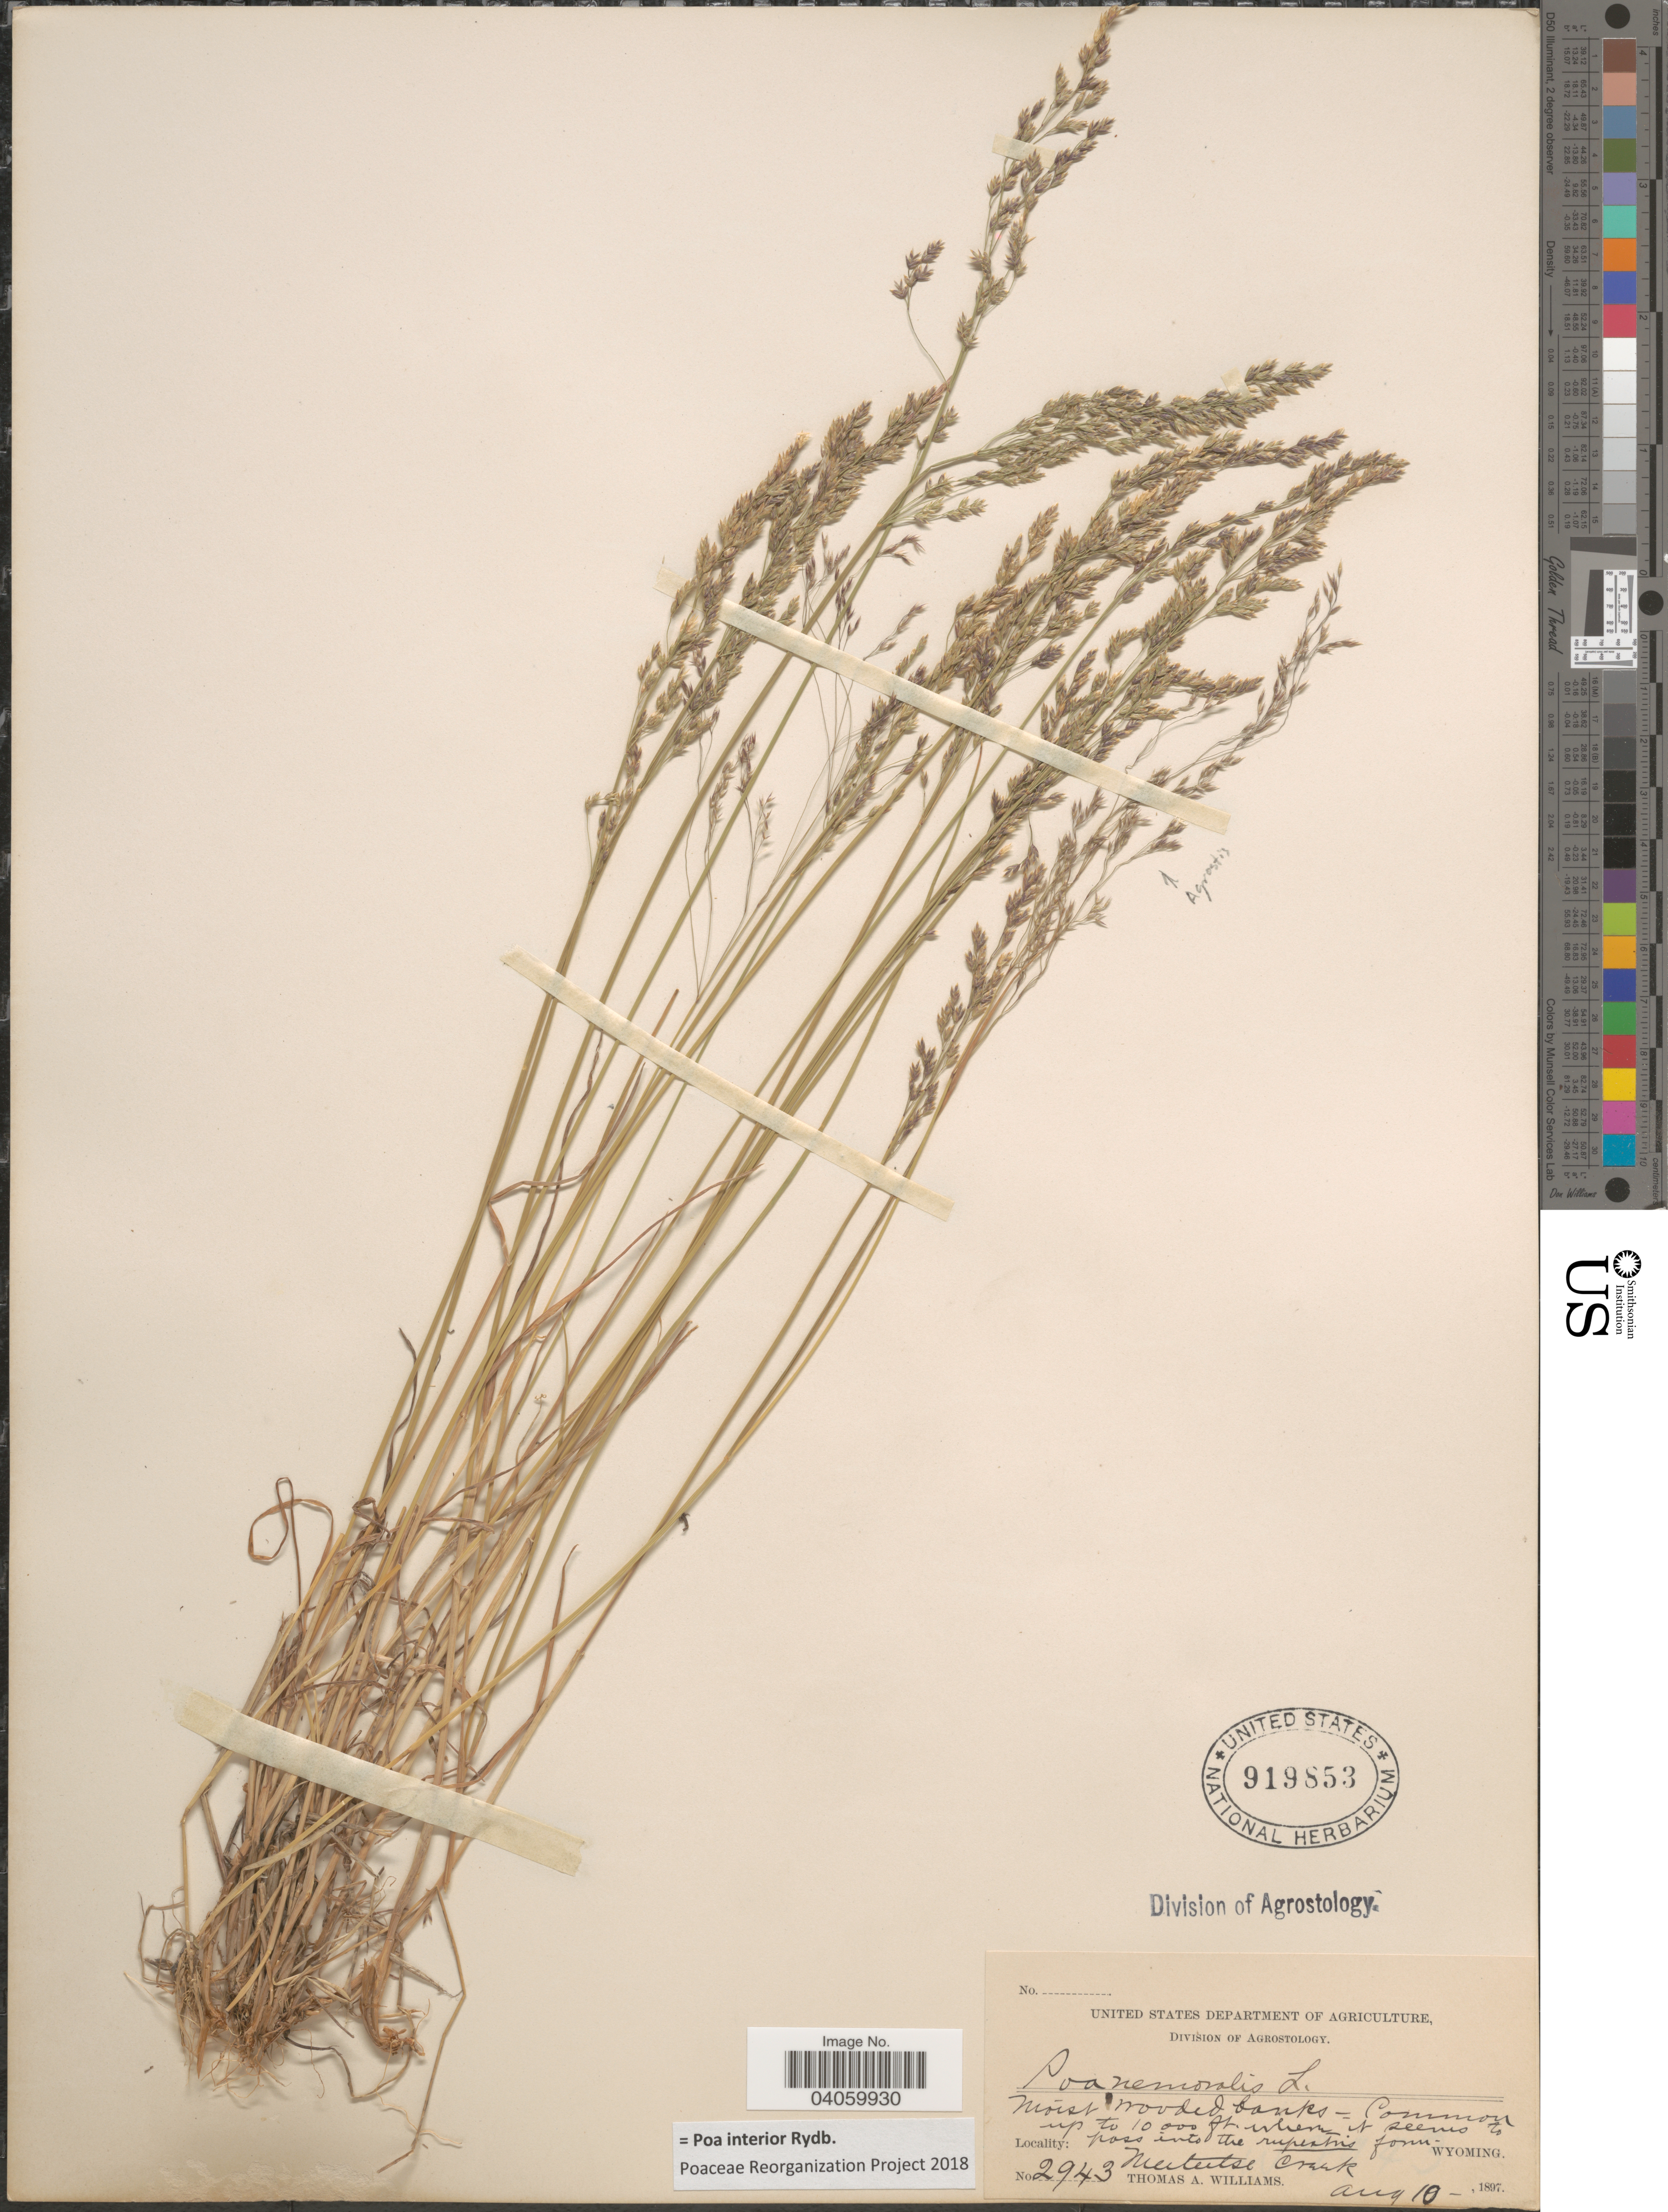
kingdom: Plantae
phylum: Tracheophyta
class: Liliopsida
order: Poales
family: Poaceae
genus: Poa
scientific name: Poa interior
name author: Rydb.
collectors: T. A. Williams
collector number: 2943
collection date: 1897-08-10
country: United States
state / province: Wyoming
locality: Meeteetse Creek.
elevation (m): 3048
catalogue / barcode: US 919853